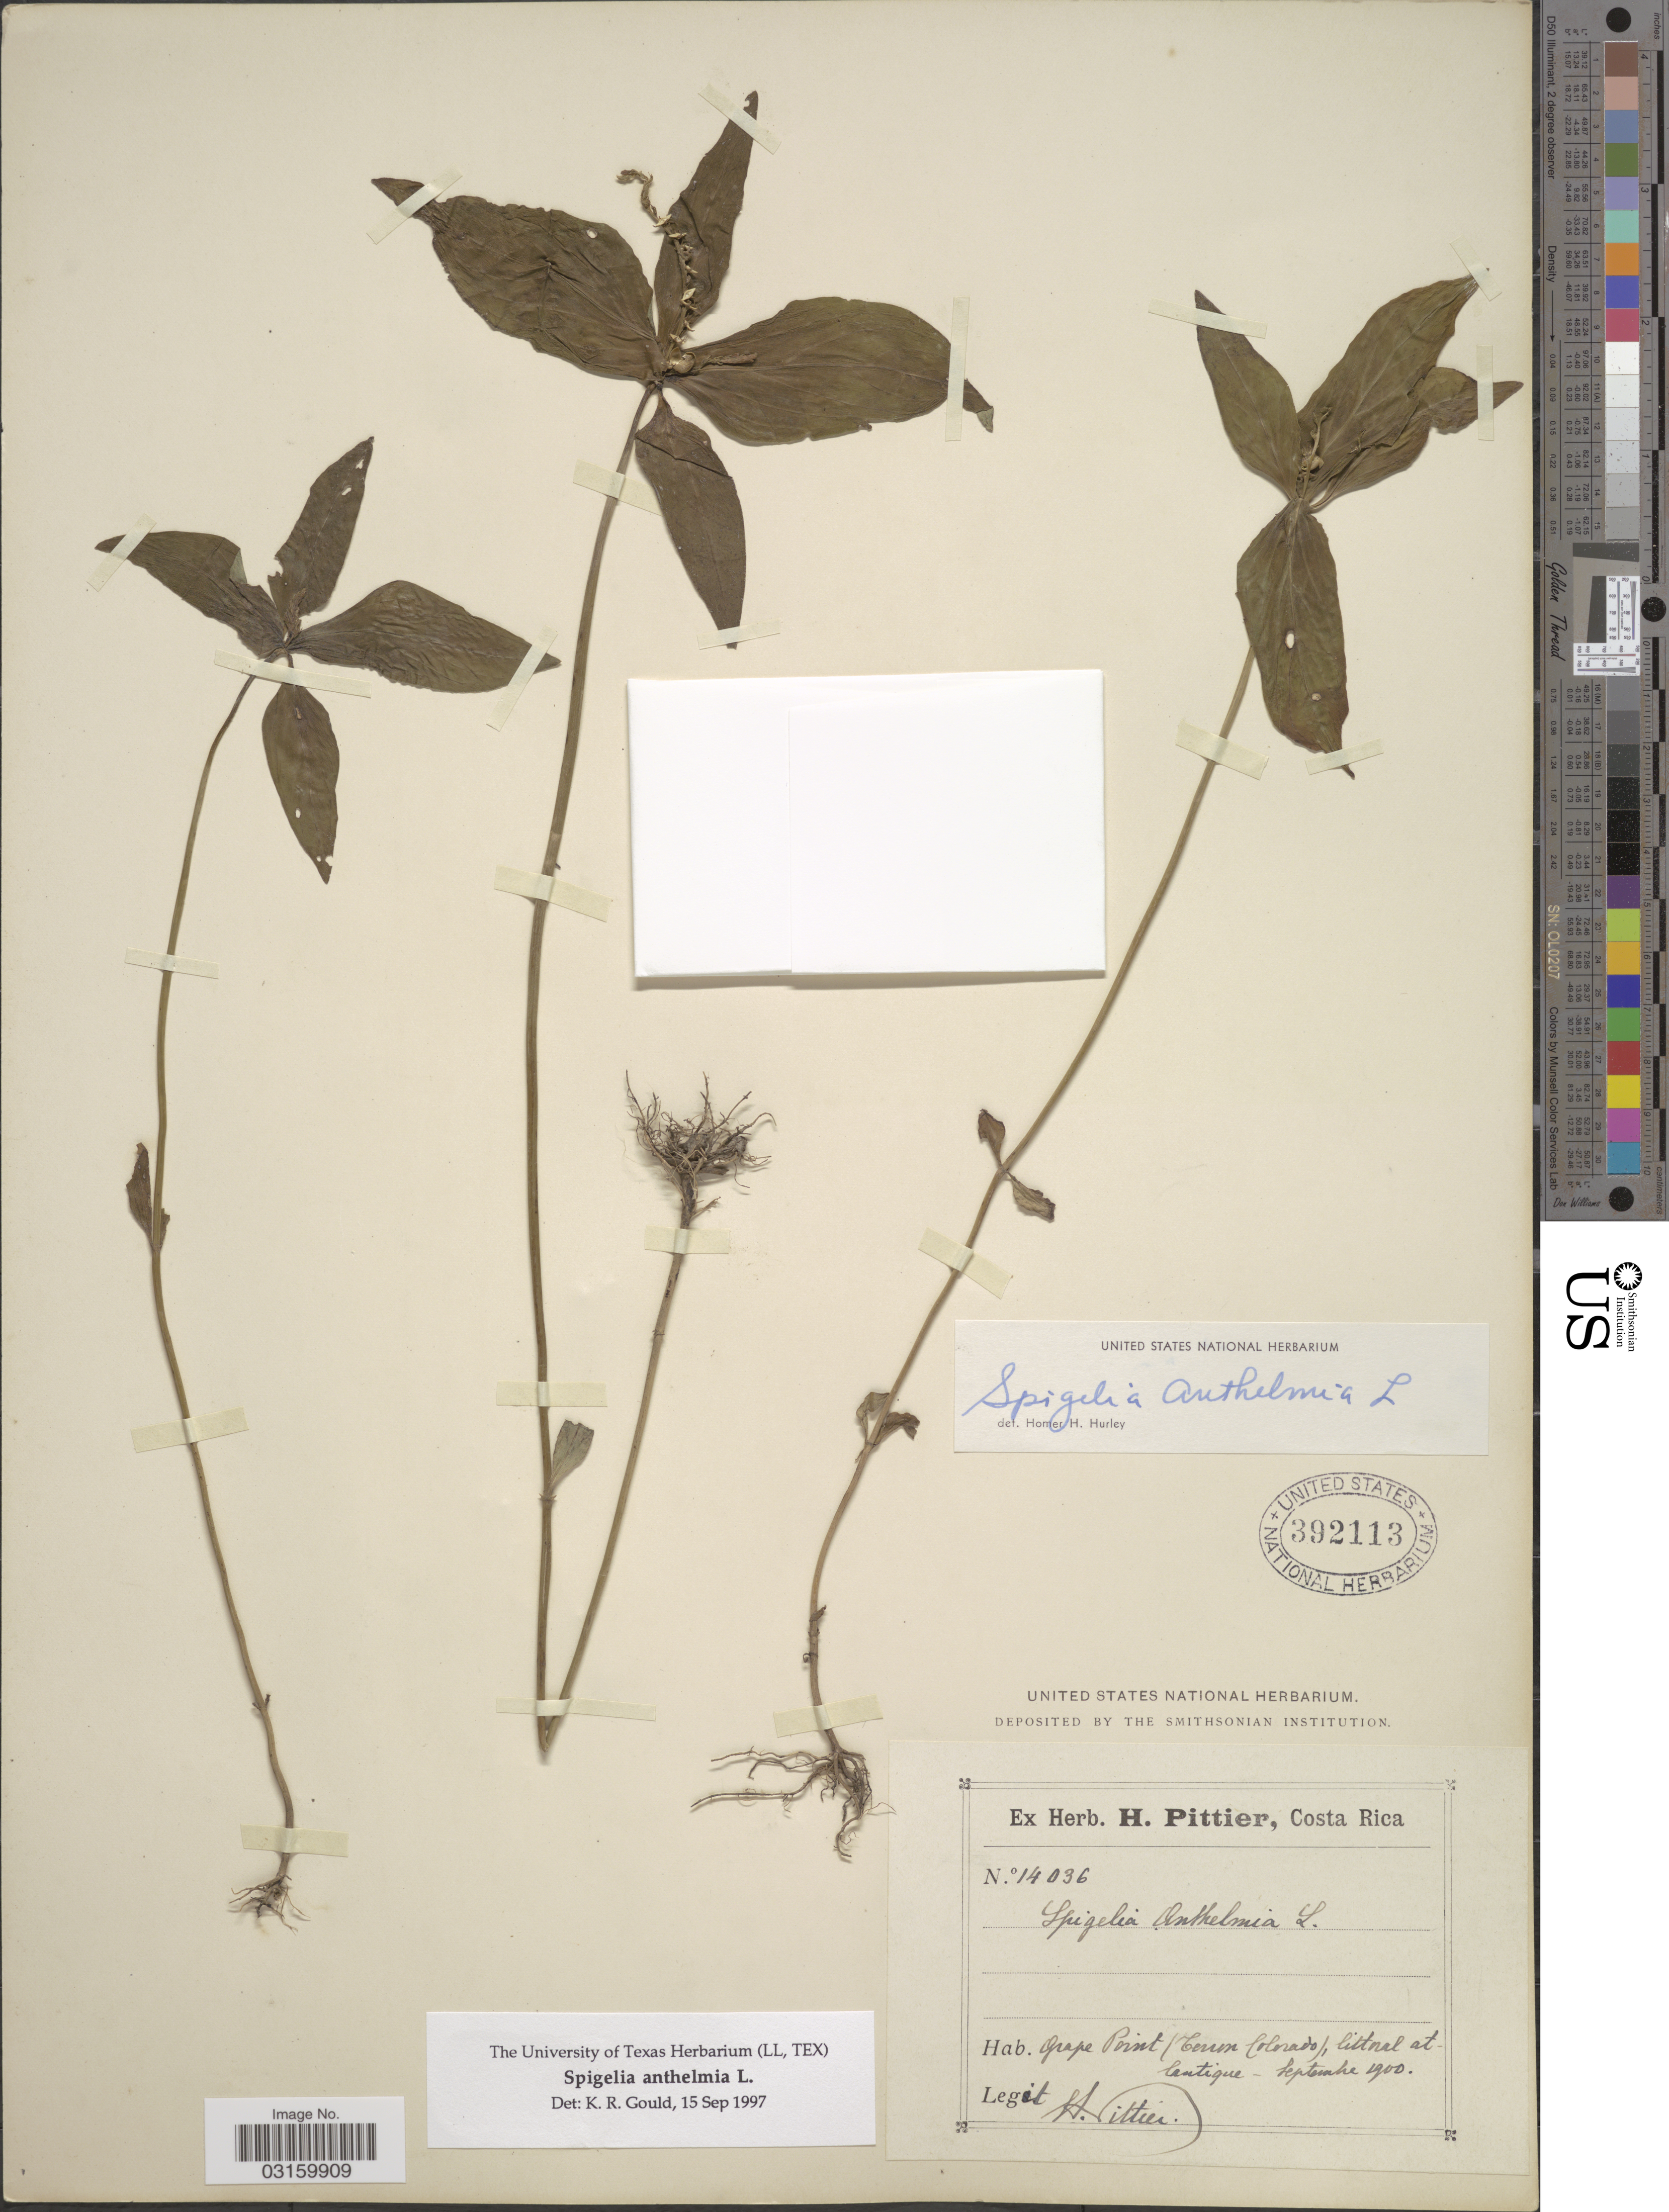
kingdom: Plantae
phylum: Tracheophyta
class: Magnoliopsida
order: Gentianales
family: Loganiaceae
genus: Spigelia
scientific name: Spigelia anthelmia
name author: L.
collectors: H. F. Pittier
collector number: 14036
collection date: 1900-09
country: Costa Rica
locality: Grape Point (Terran Colorado), littoral atlantique.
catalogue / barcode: US 392113